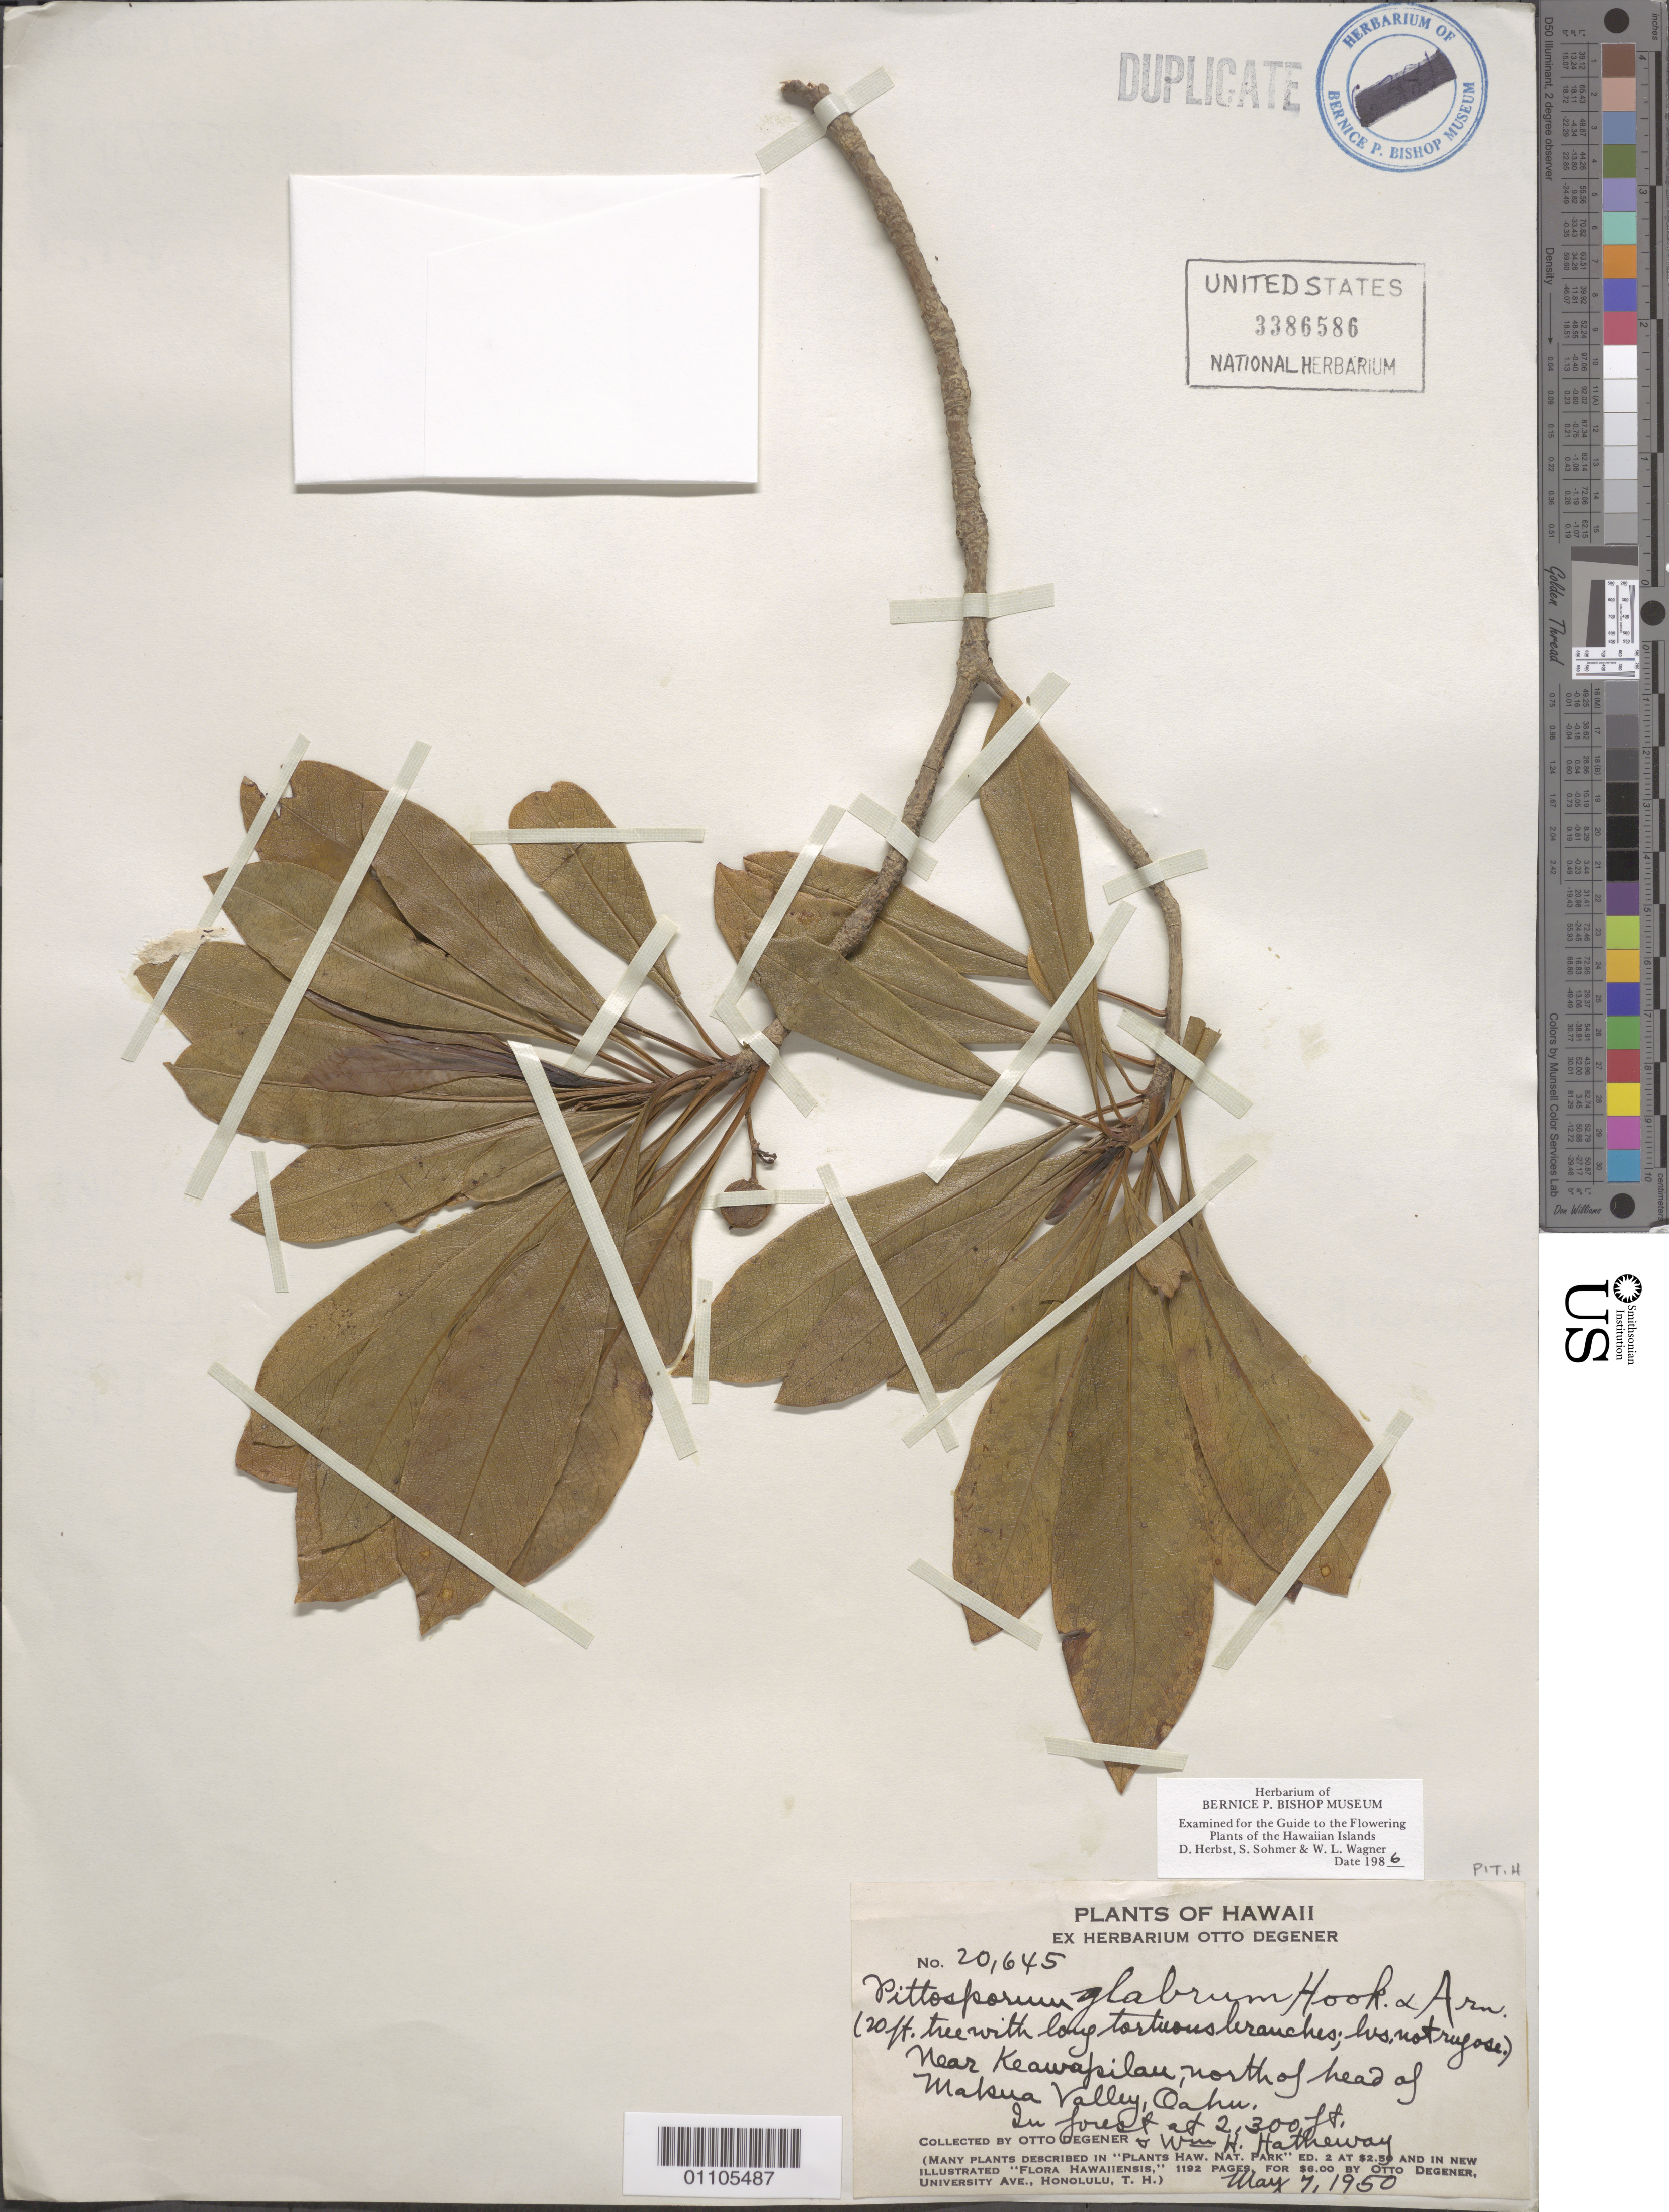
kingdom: Plantae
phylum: Tracheophyta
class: Magnoliopsida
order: Apiales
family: Pittosporaceae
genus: Pittosporum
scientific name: Pittosporum glabrum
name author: Hook. & Arn.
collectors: O. Degener & W. H. Hatheway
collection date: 1950-05-07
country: United States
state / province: Hawaii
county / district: Honolulu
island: Oahu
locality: Near Keawapilau, north of head of Makua valley, O'ahu.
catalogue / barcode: US 3386586